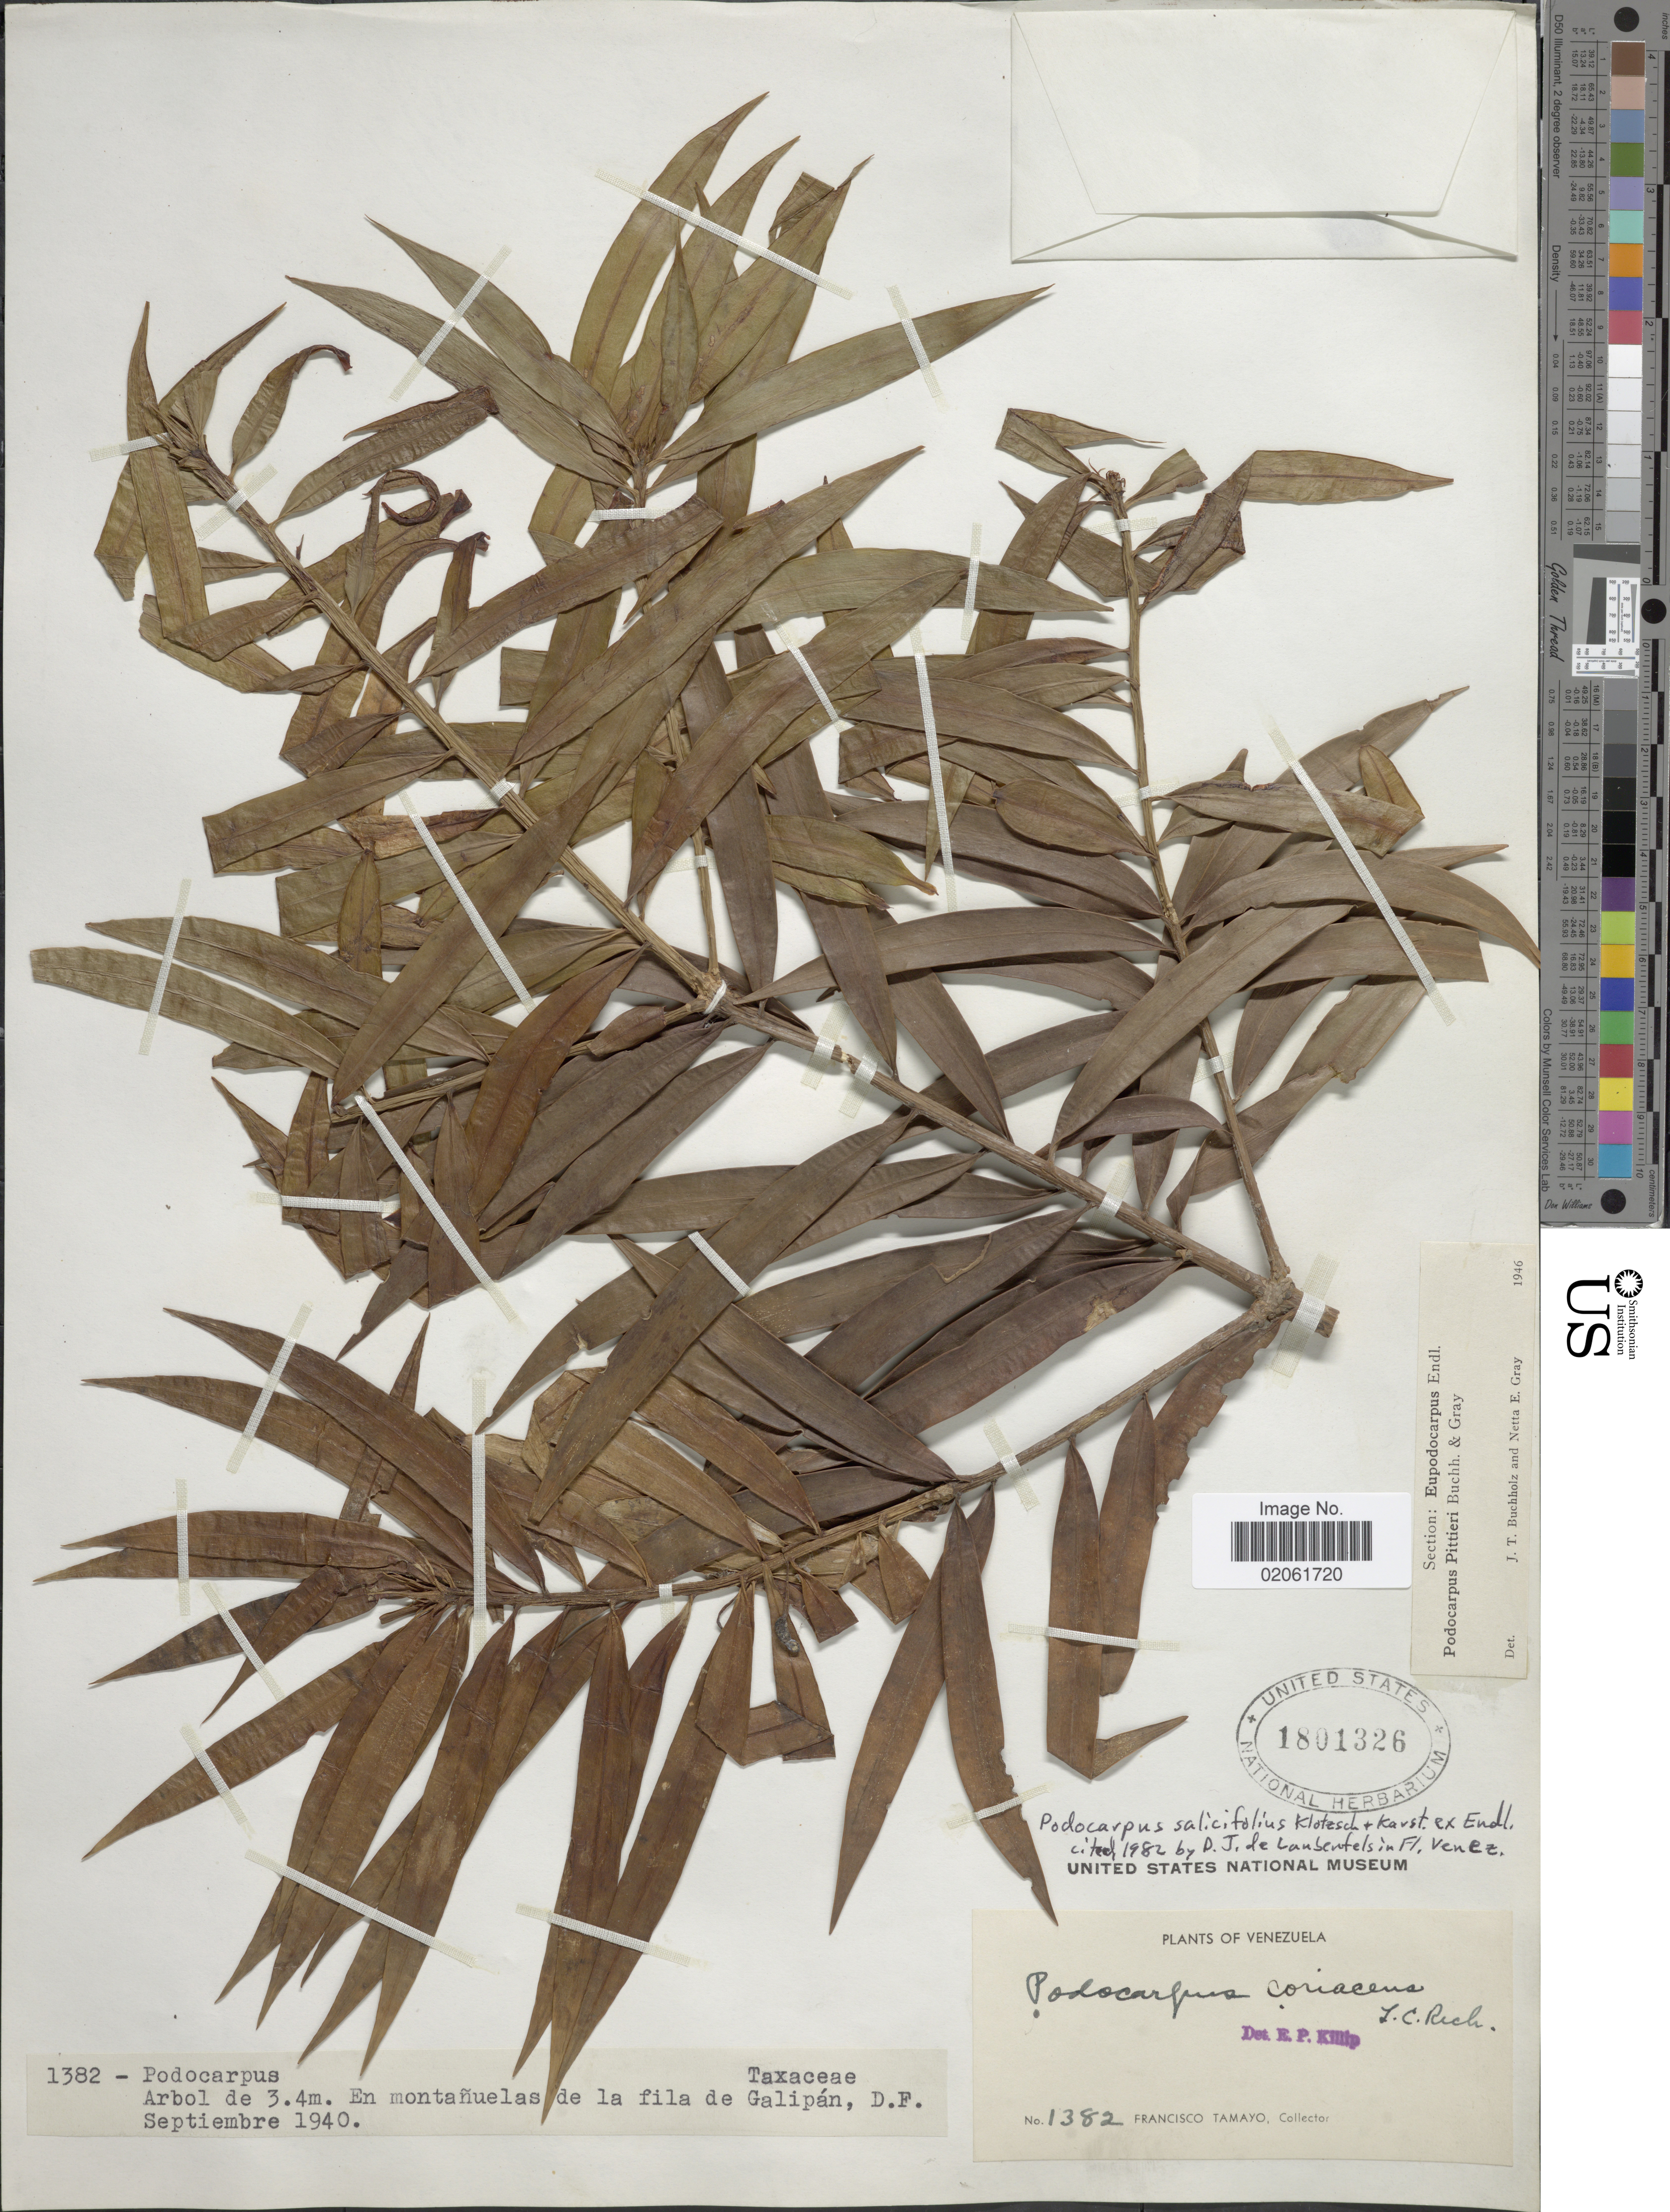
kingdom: Plantae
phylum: Tracheophyta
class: Pinopsida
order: Pinales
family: Podocarpaceae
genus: Podocarpus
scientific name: Podocarpus salicifolius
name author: Klotzsch & H. Karst. ex Endl.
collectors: F. Tamayo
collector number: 1382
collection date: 1940-09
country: Venezuela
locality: En montanuelas de la fila de Galipan, D.F.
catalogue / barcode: US 1801326